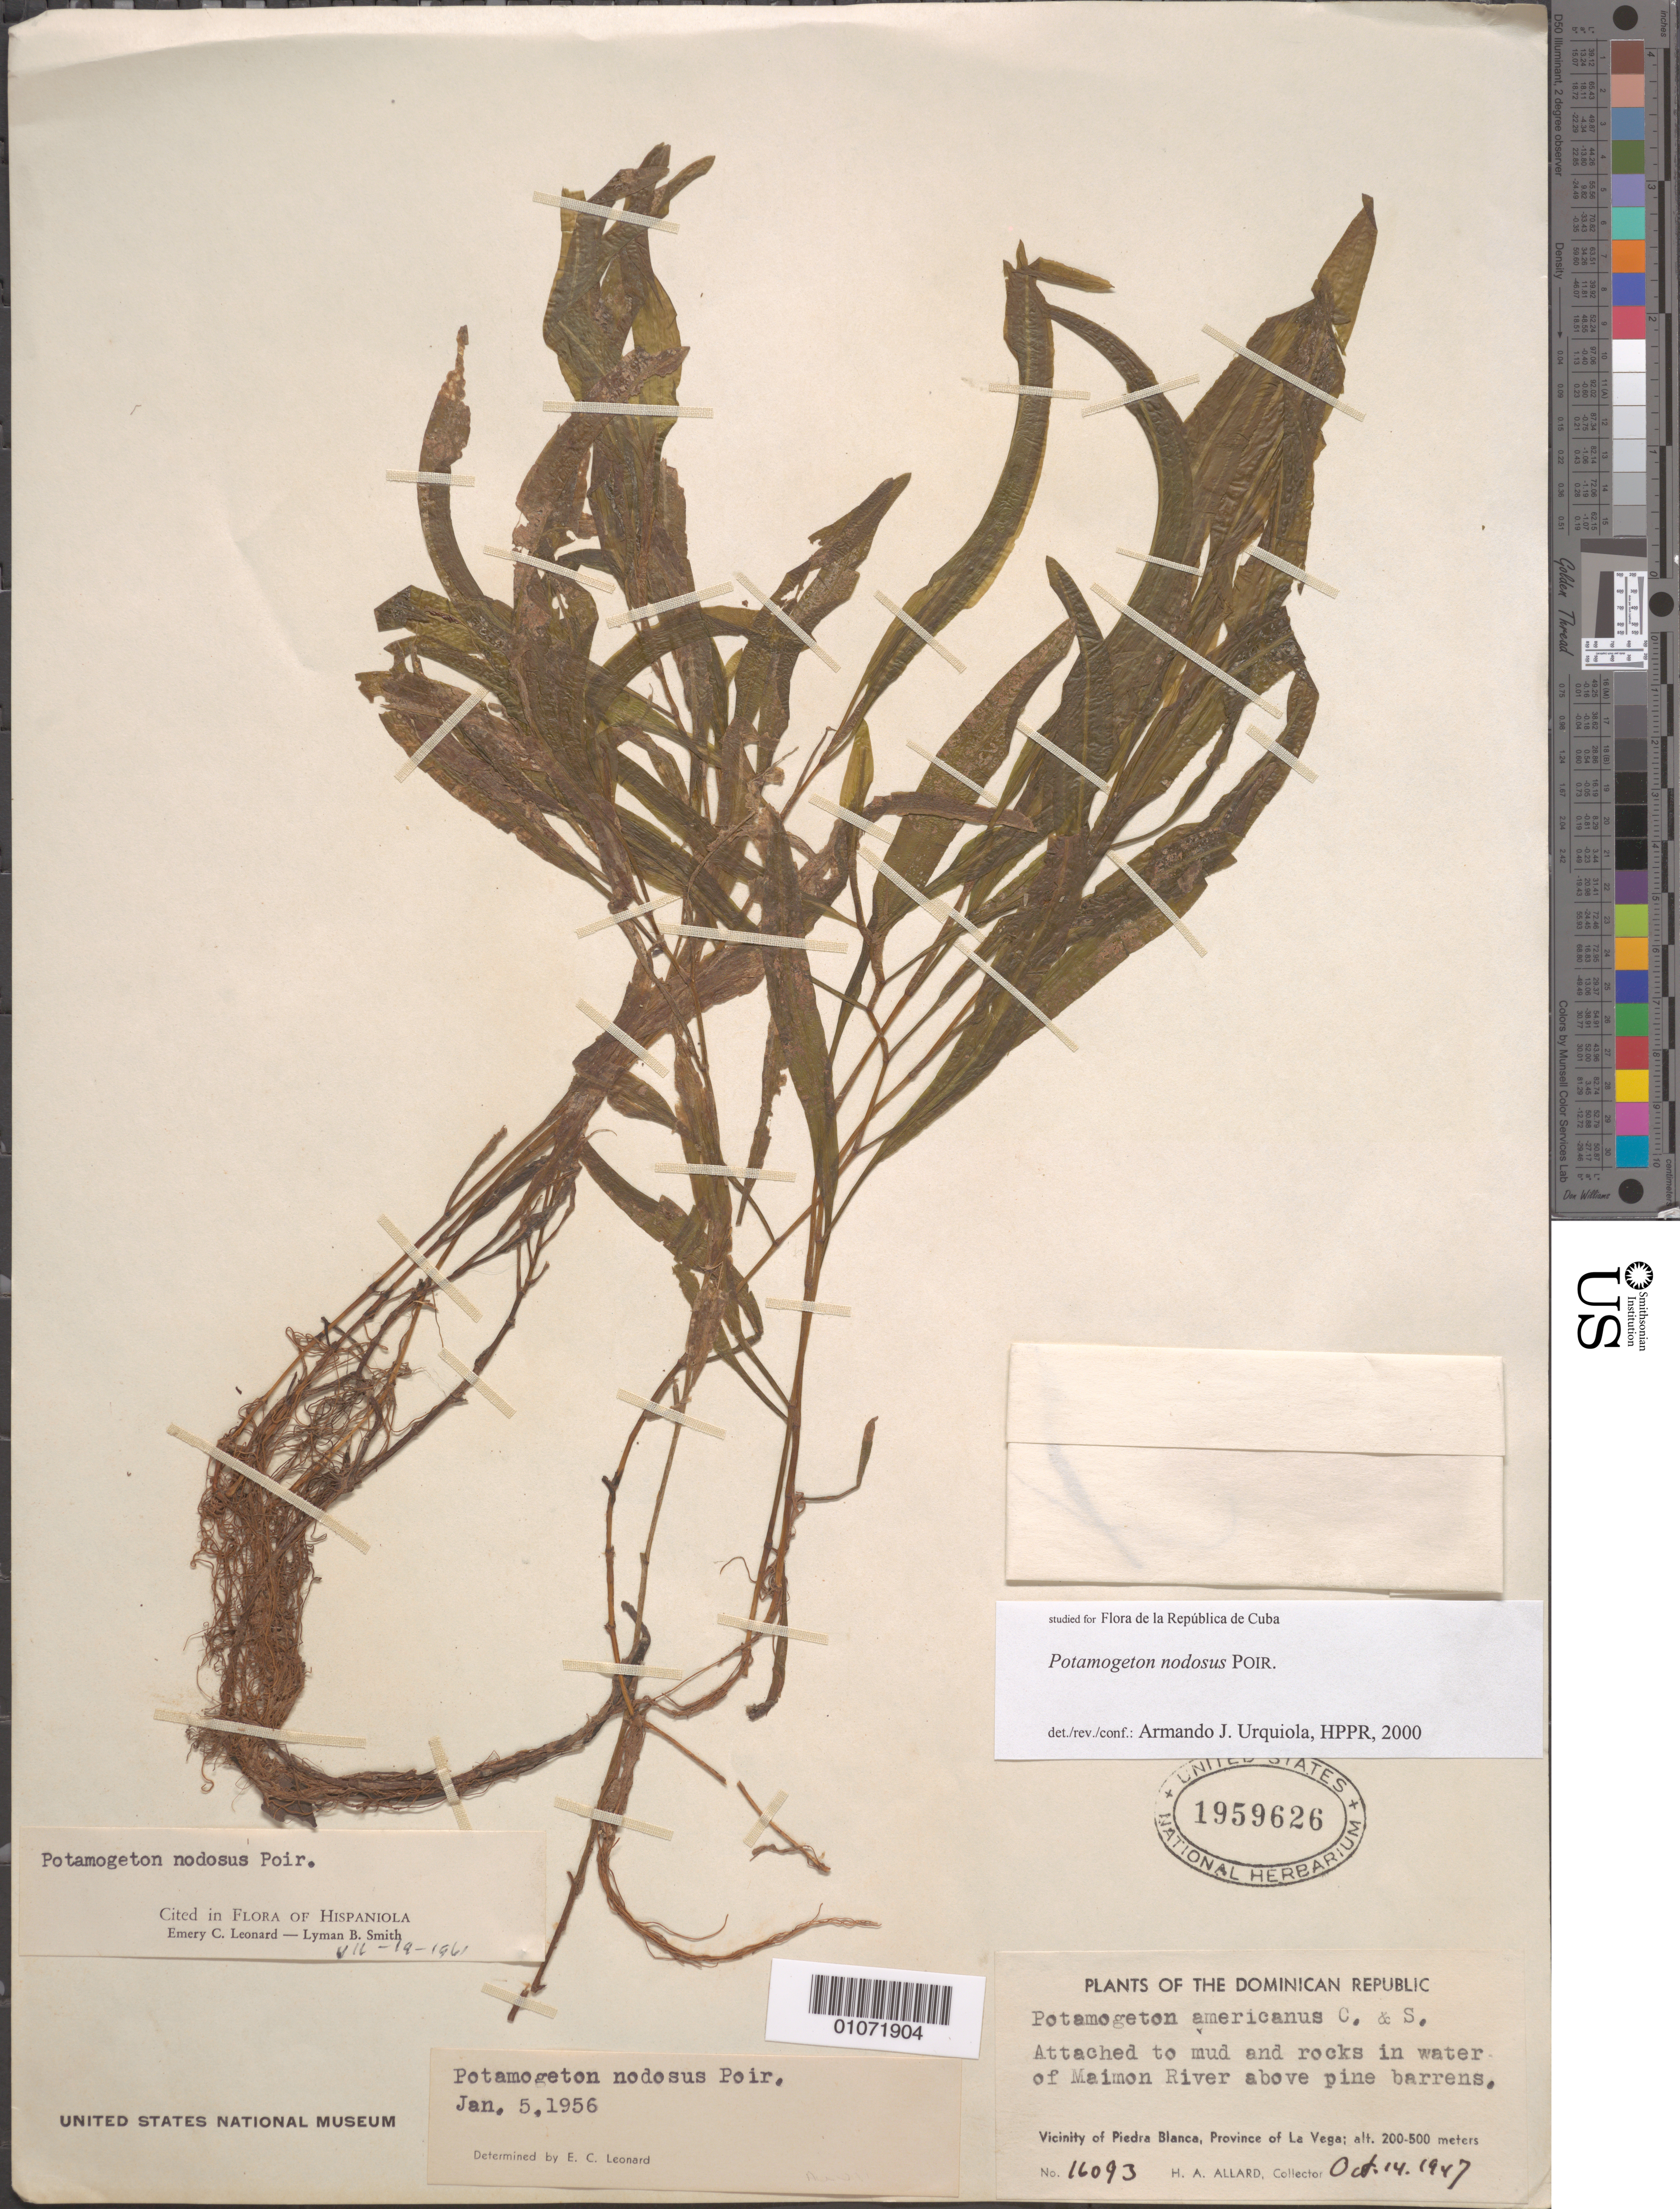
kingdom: Plantae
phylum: Tracheophyta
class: Liliopsida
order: Alismatales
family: Potamogetonaceae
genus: Potamogeton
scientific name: Potamogeton nodosus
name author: Poir.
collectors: H. A. Allard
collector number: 16093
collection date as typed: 14 Oct 1947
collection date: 1947-10-14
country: Dominican Republic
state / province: La Vega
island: Hispaniola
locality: Vicinity of Piedra Blanca, Province of La Vega. Attached to mud and rocks in water of Maimon River above pine barrens.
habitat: attached to rocks and mud in water of river above pine barrens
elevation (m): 200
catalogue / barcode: US 1959626